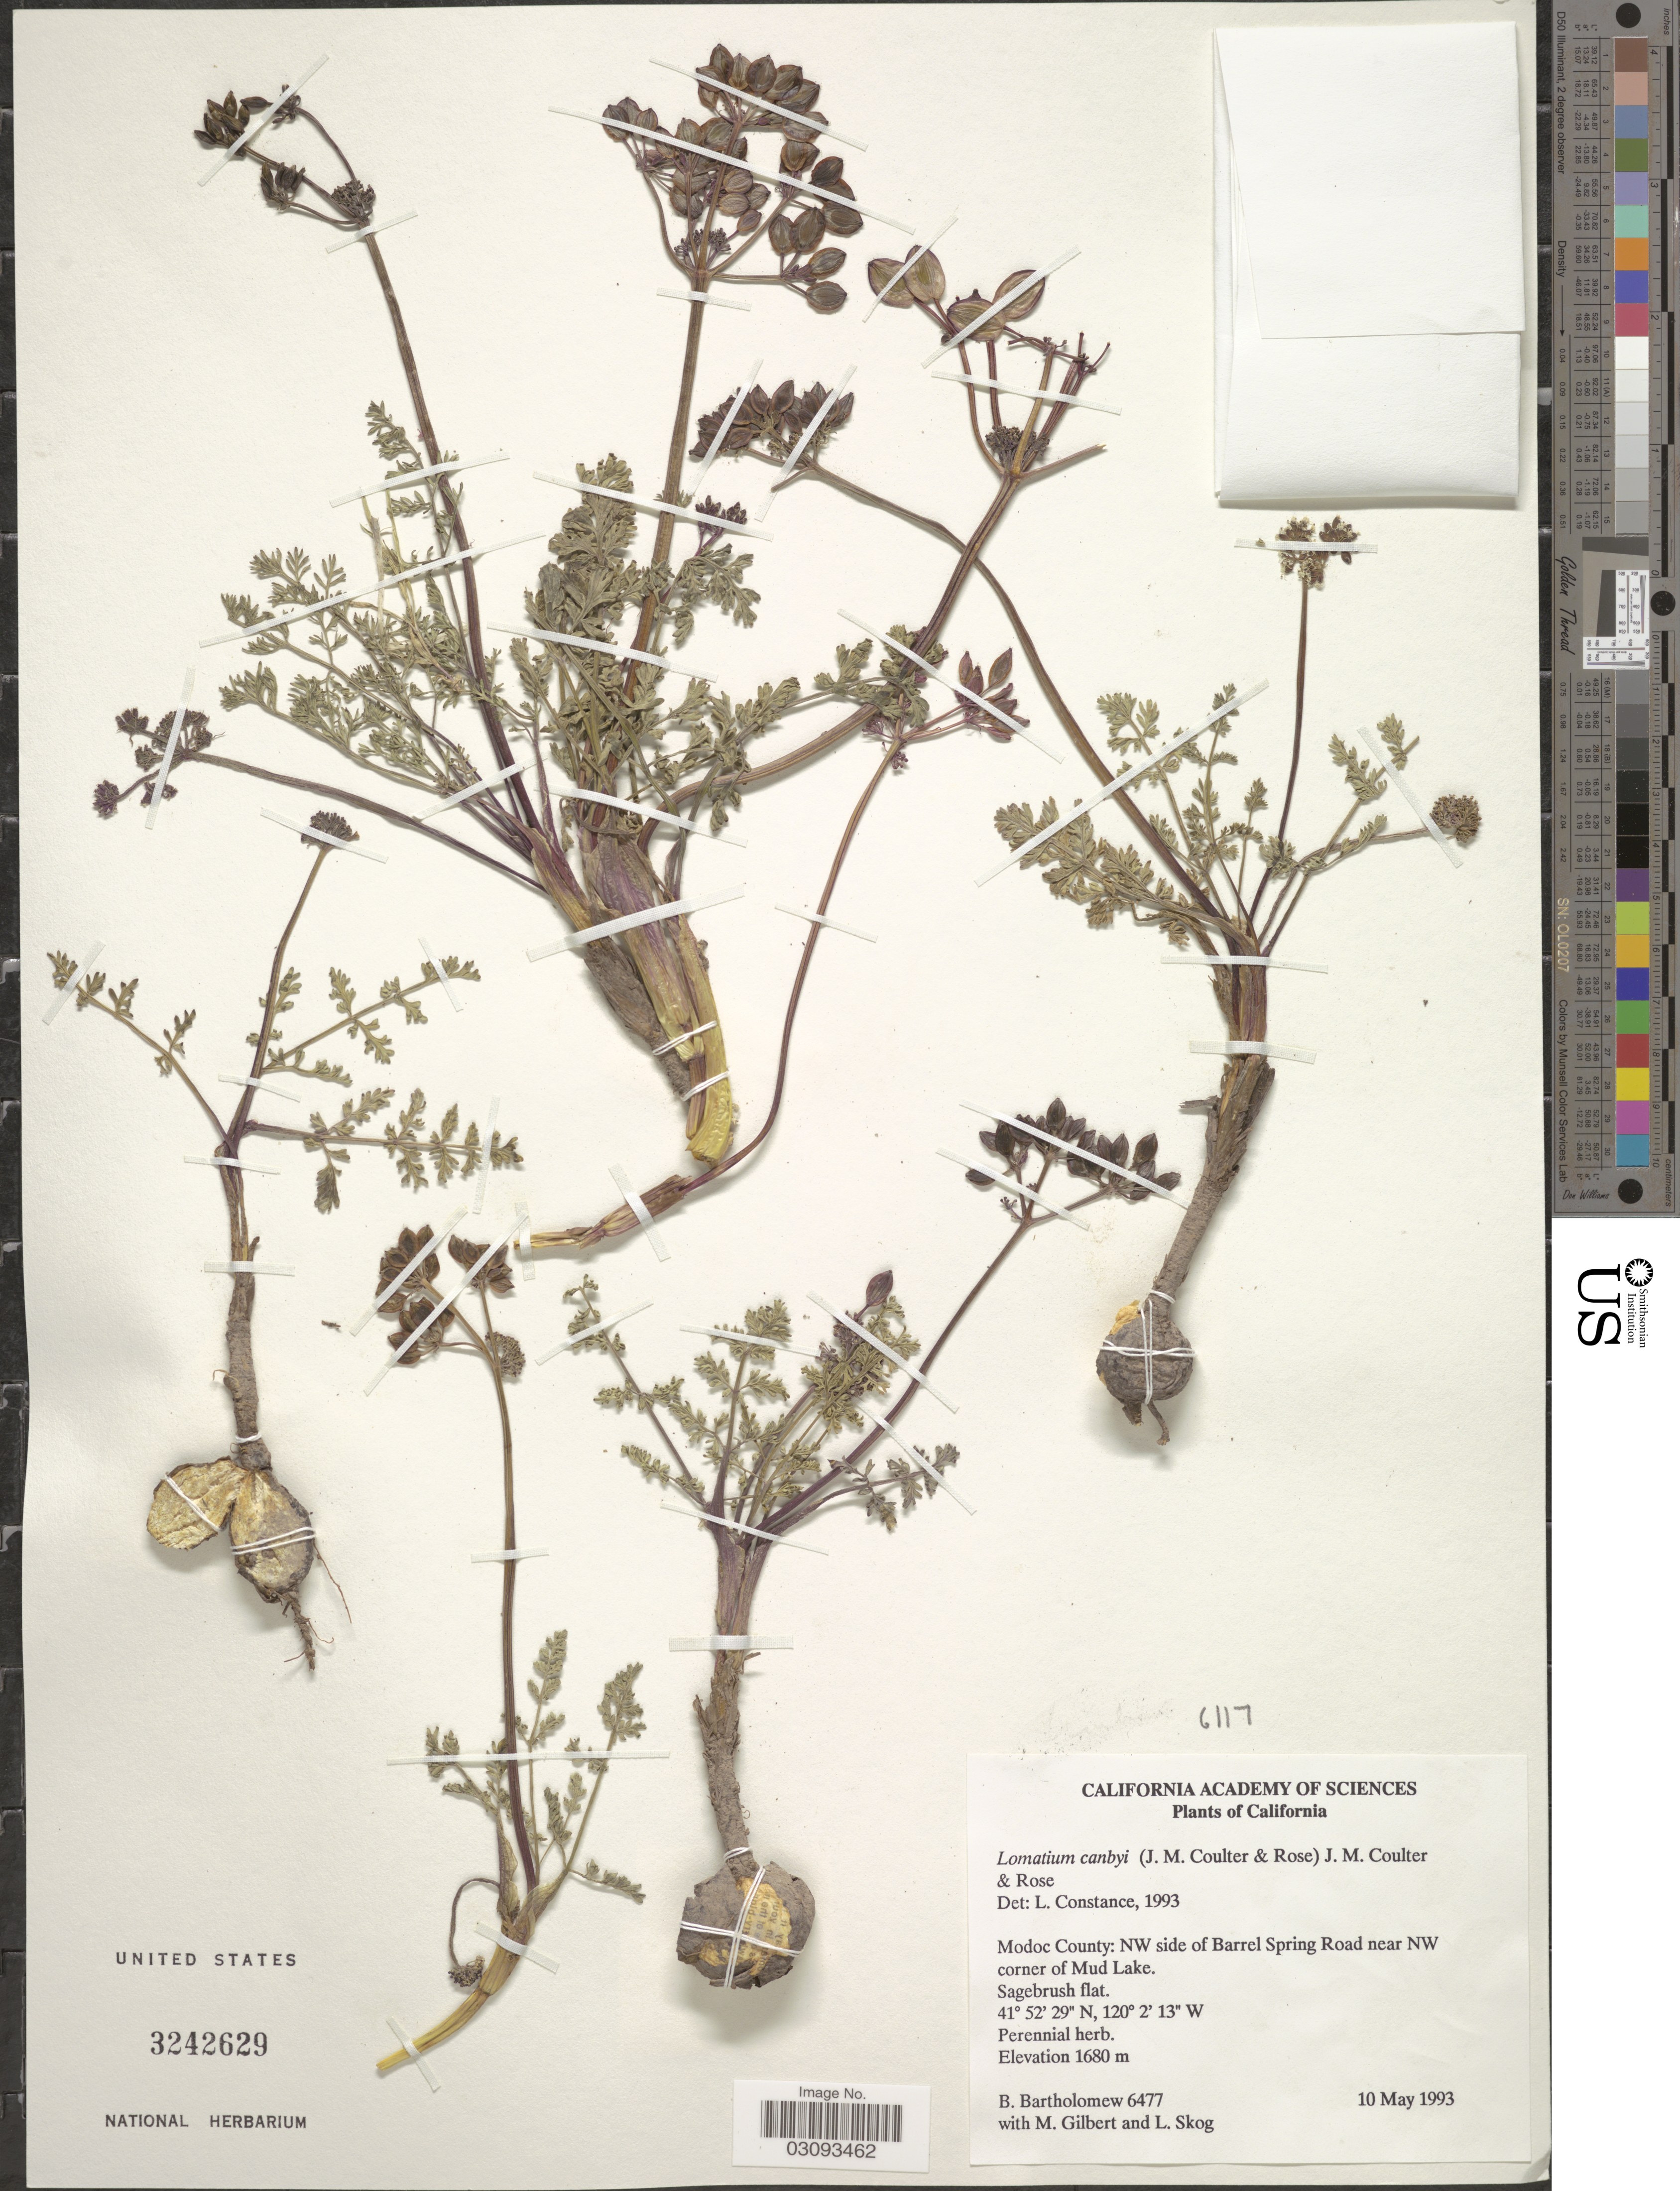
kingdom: Plantae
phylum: Tracheophyta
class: Magnoliopsida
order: Apiales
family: Apiaceae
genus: Lomatium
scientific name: Lomatium canbyi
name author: (J.M. Coult. & Rose) J.M. Coult. & Rose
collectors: B. Bartholomew, M. Gilbert & L. E. Skog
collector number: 6477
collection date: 1993-05-10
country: United States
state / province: California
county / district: Modoc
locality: Modoc County: NW side of Barrel Spring Road near NW corner of Mud Lake.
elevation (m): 1680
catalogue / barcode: US 3242629